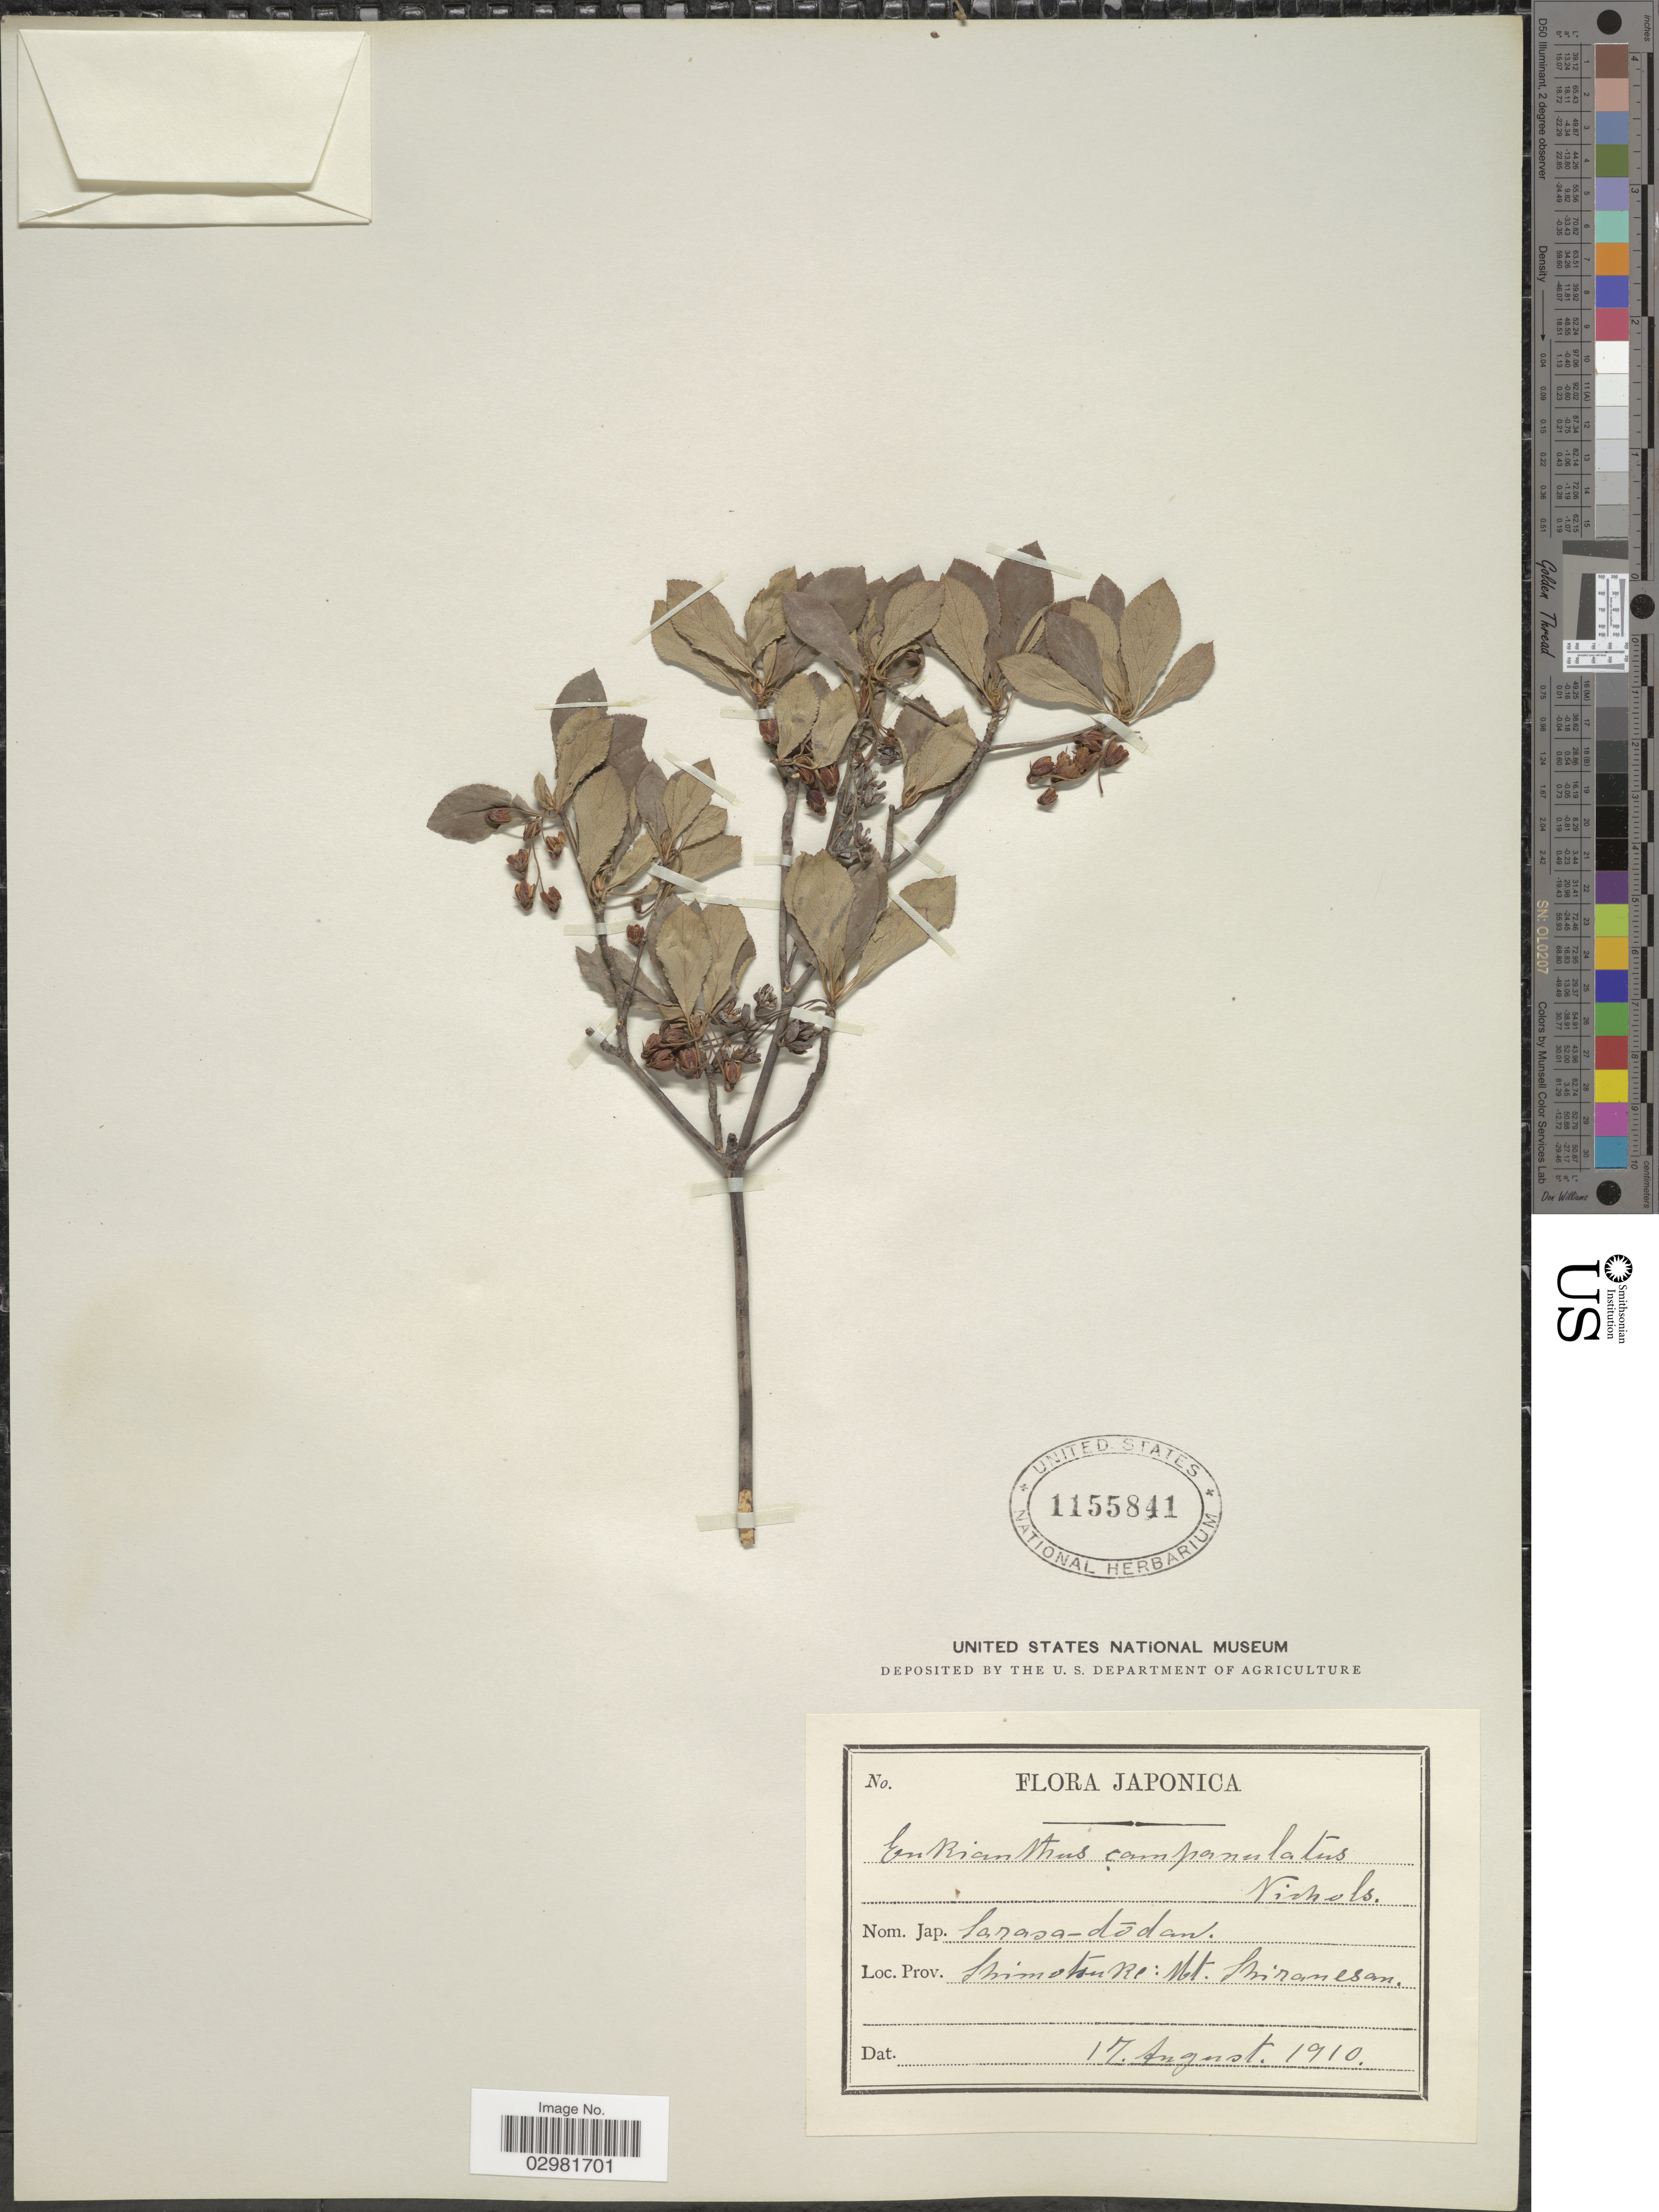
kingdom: Plantae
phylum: Tracheophyta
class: Magnoliopsida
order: Ericales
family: Ericaceae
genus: Enkianthus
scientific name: Enkianthus campanulatus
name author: (Miq.) G. Nicholson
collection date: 1910-08-17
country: Japan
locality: Japonica. Prov. Shimotsuke: Mt. Shiranesan.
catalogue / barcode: US 1155841